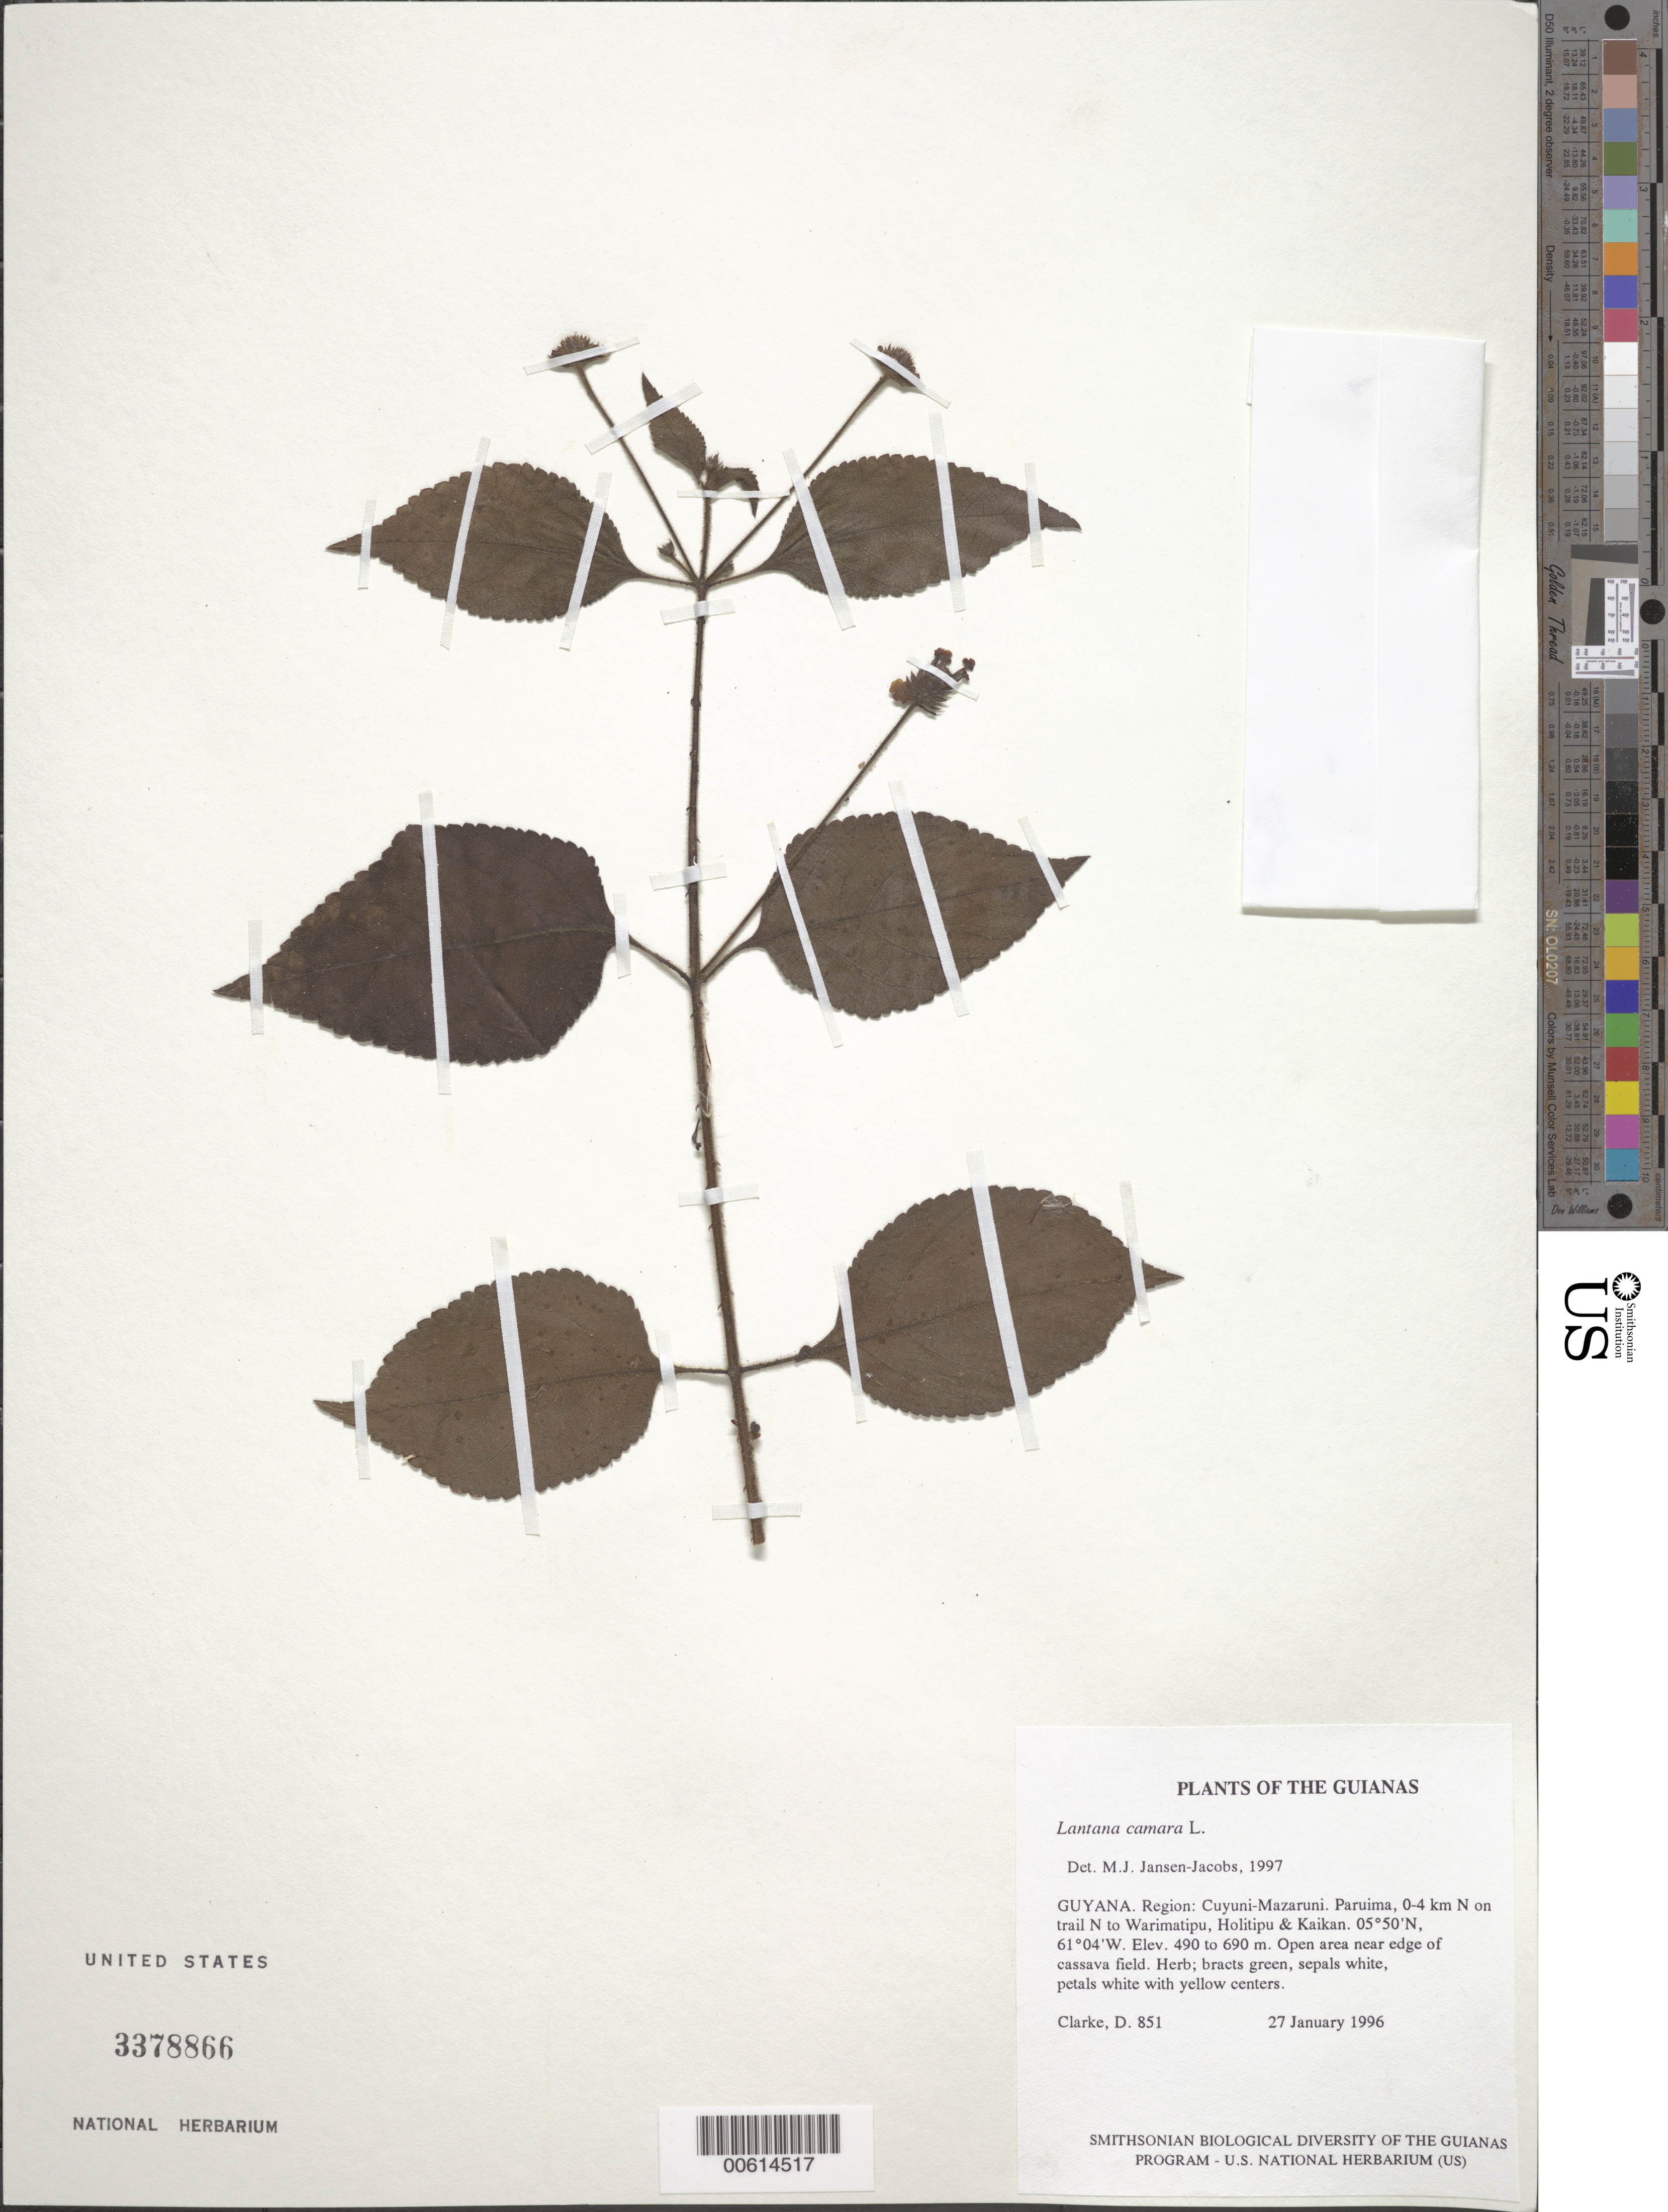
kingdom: Plantae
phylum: Tracheophyta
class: Magnoliopsida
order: Lamiales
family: Verbenaceae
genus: Lantana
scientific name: Lantana camara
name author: L.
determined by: Jansen-Jacobs, M. J., (U), Nationaal Herbarium Nederland, Utrecht University branch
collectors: H. D. Clarke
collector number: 851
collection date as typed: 27 January 1996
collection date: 1996-01-27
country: Guyana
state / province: Cuyuni-Mazaruni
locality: Paruima, 0-4 km N on trail N to Warimatipu, Holitipu & Kaikan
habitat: Open area near edge of cassava field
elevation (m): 490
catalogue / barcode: US 3378866